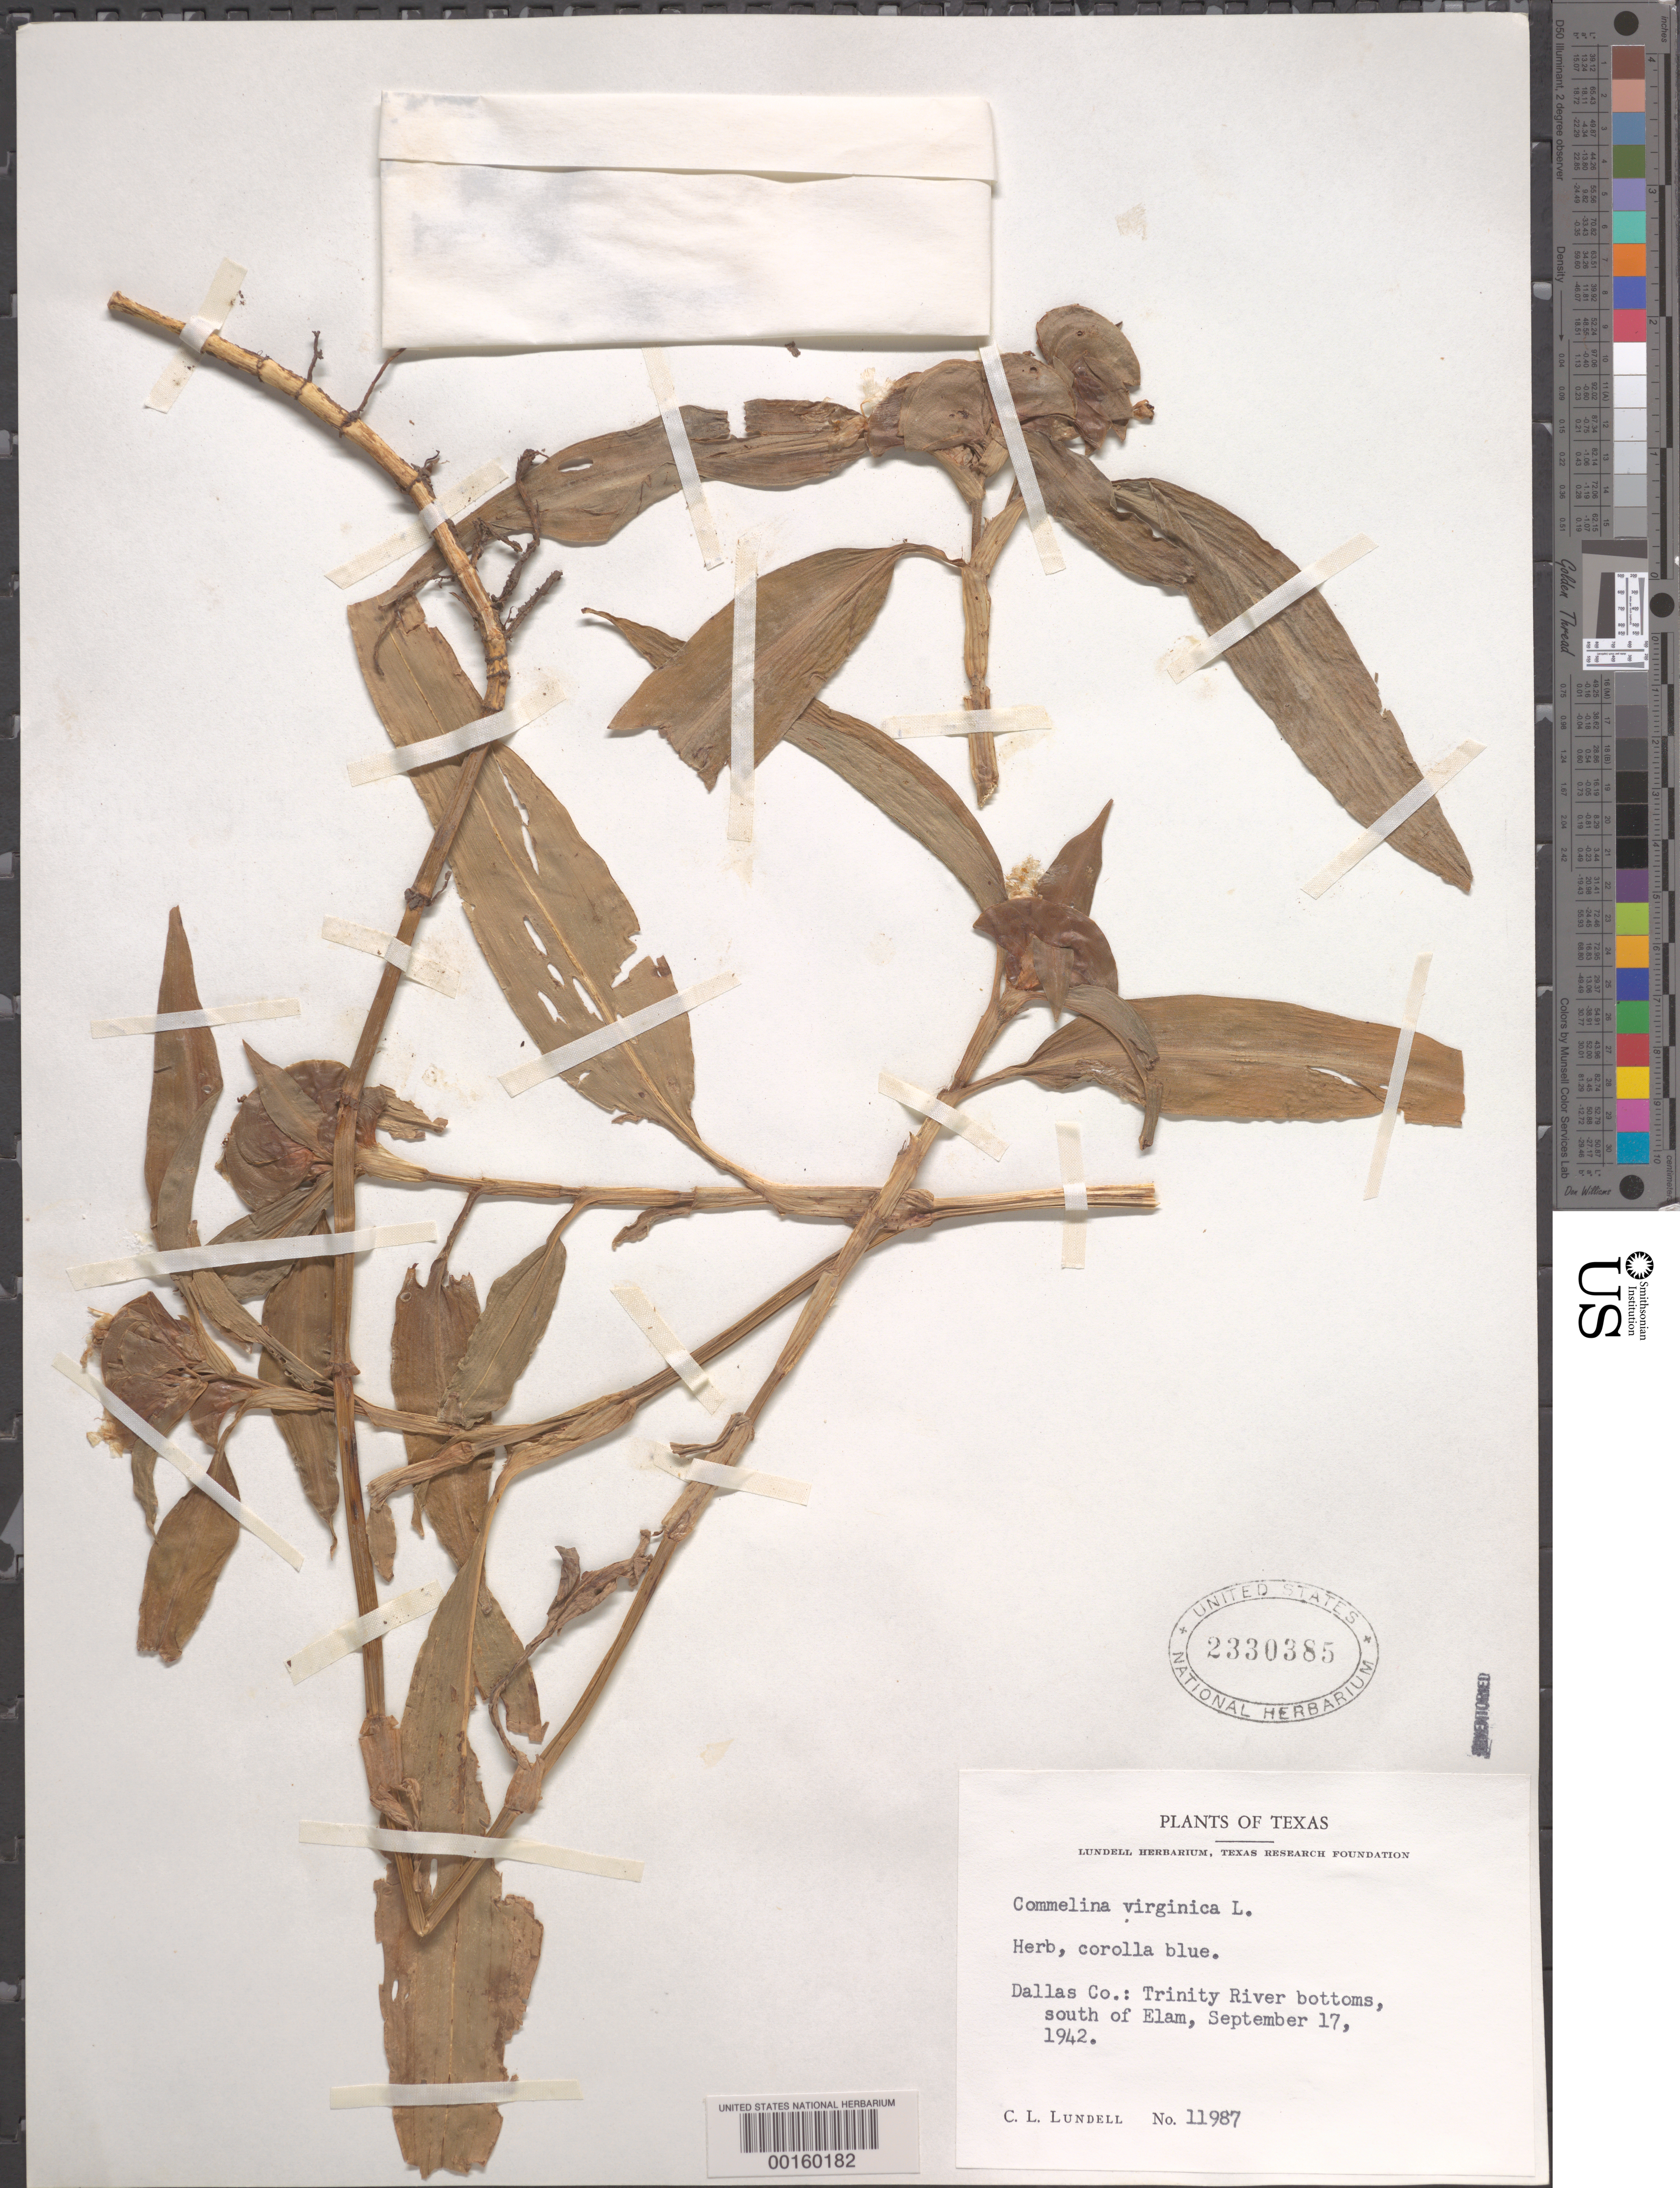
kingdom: Plantae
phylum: Tracheophyta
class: Liliopsida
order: Commelinales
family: Commelinaceae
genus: Commelina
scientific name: Commelina virginica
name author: L.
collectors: C. L. Lundell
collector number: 11987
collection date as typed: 17 Sep 1942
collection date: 1942-09-17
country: United States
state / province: Texas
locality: Trinity river bottoms, south of elam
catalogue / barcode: US 2330385